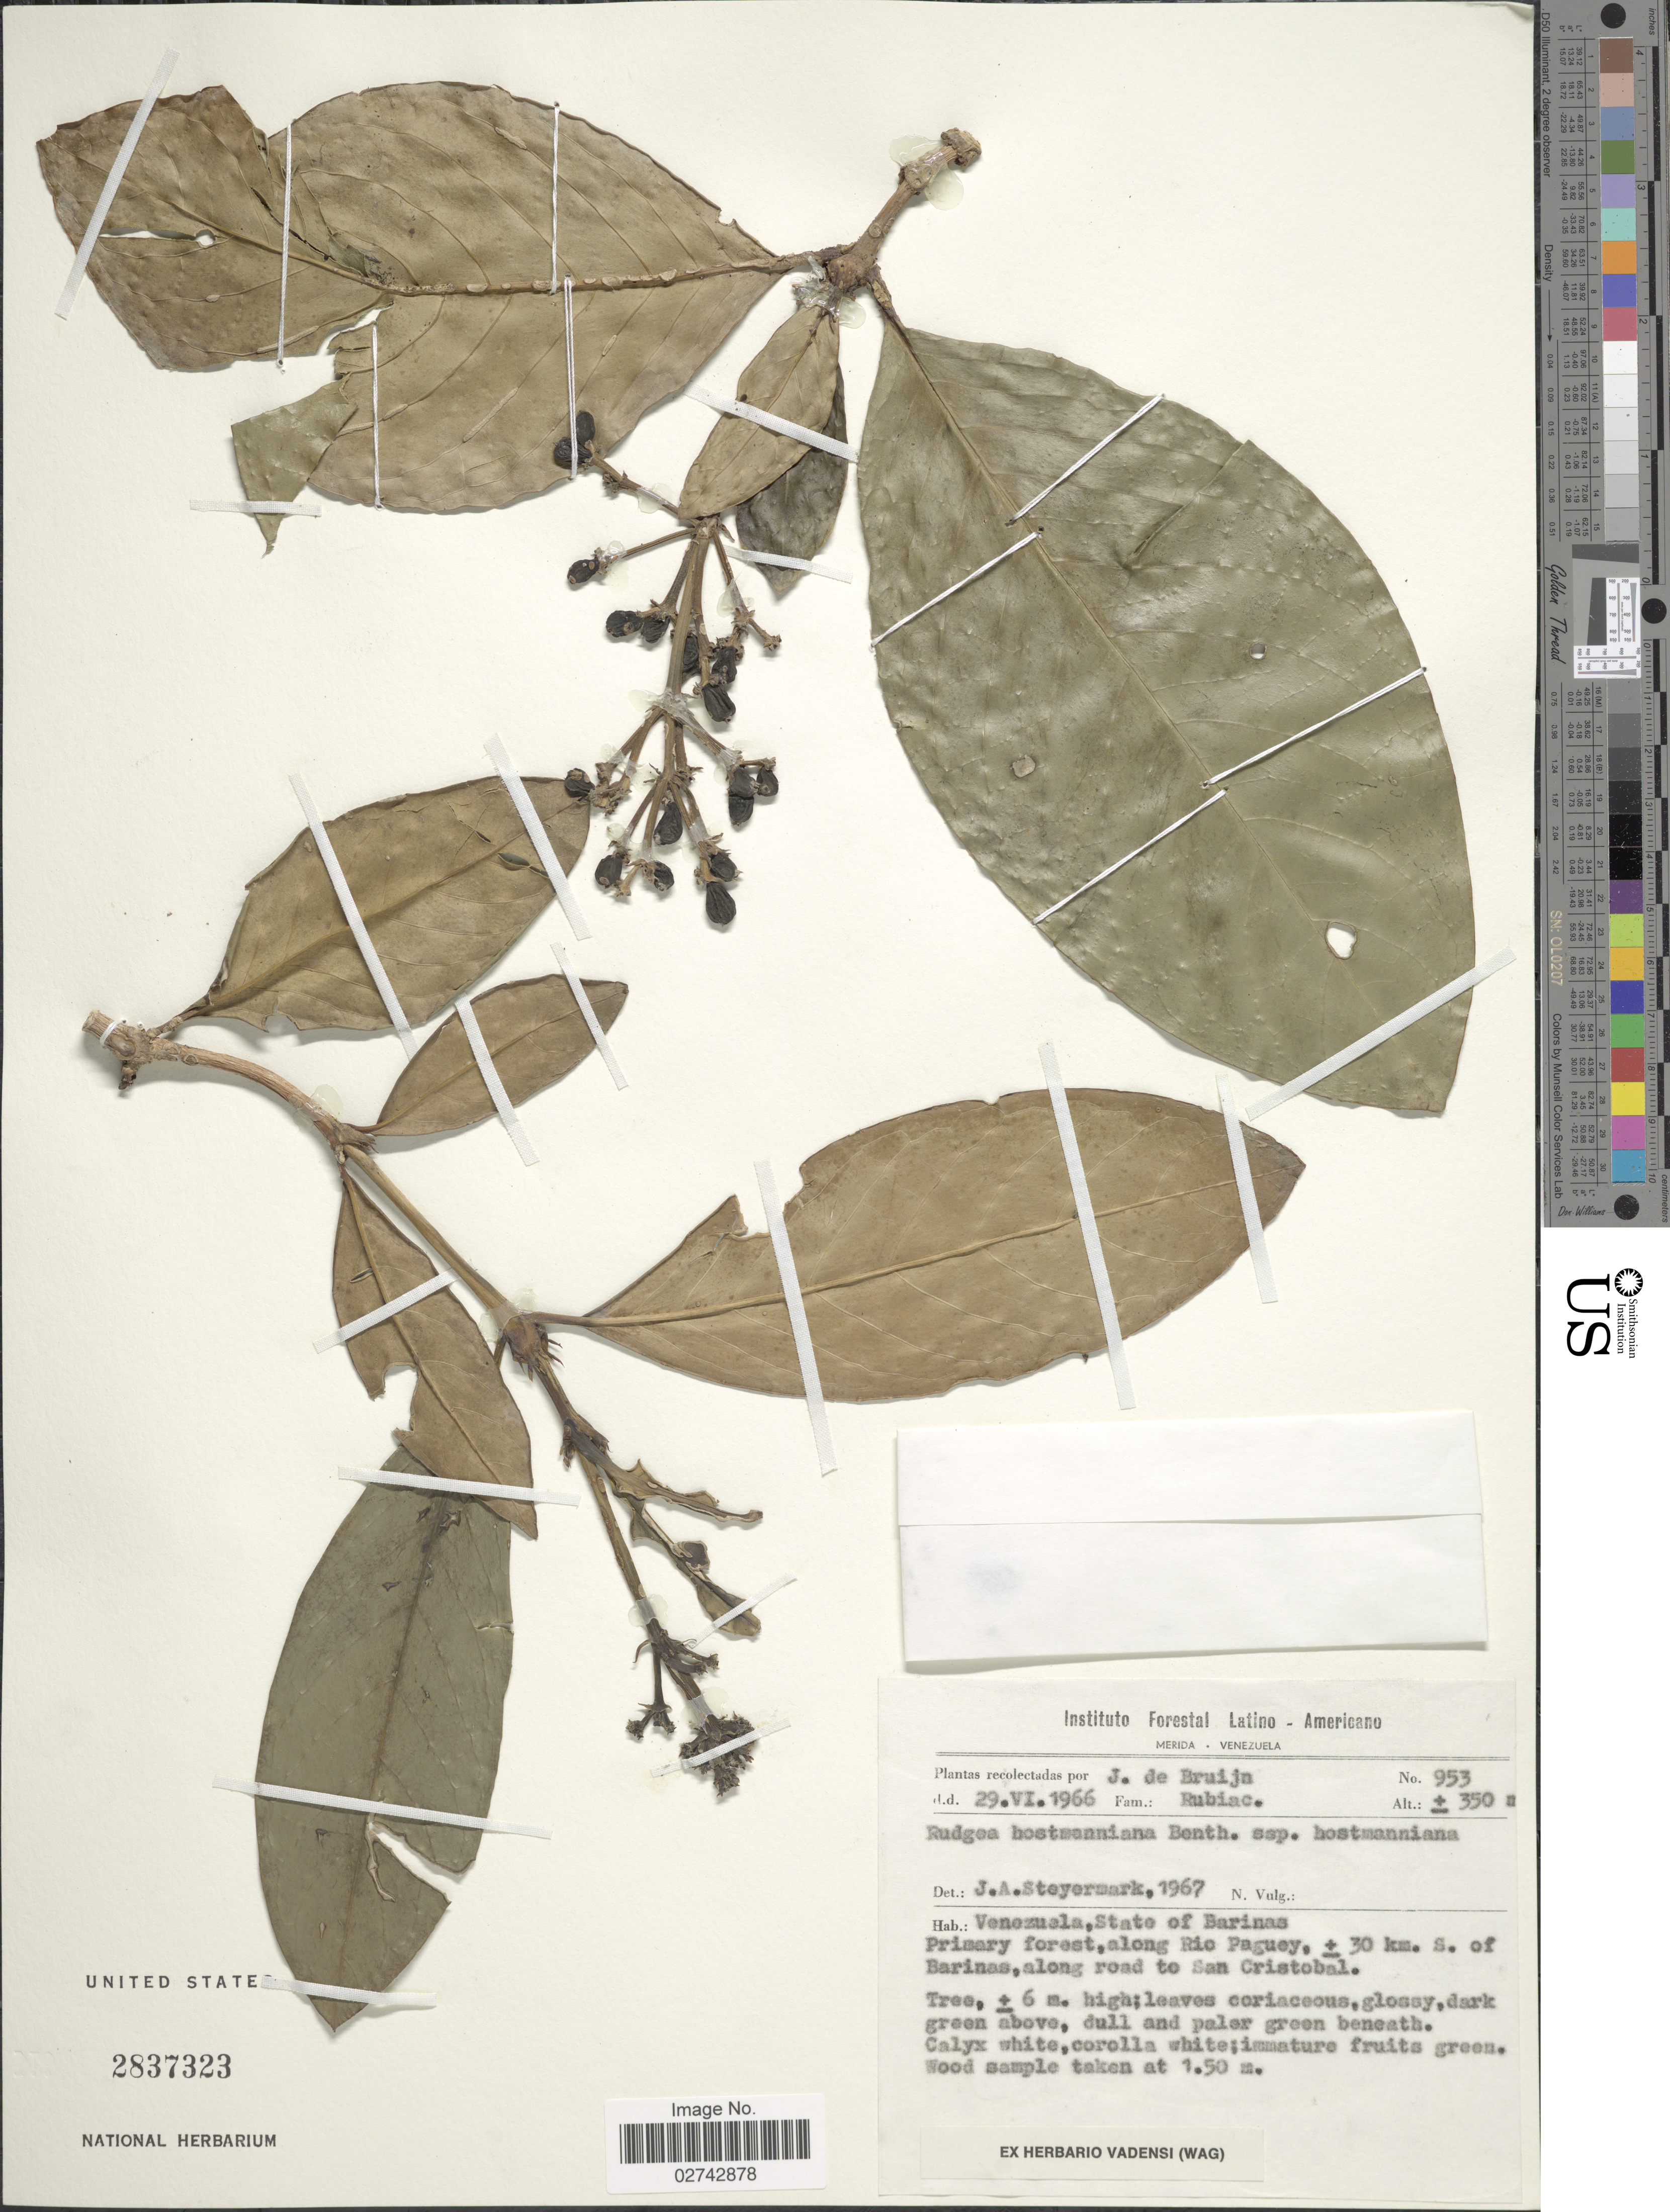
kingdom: Plantae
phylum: Tracheophyta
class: Magnoliopsida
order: Gentianales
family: Rubiaceae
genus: Rudgea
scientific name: Rudgea hostmanniana subsp. hostmanniana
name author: Benth.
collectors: J. Bruijn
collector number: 953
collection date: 1966-06-29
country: Venezuela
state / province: Barinas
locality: Along Rio Paguey, ±30 km S. of Barinas, along road to San Cristobal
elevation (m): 350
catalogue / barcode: US 2837323